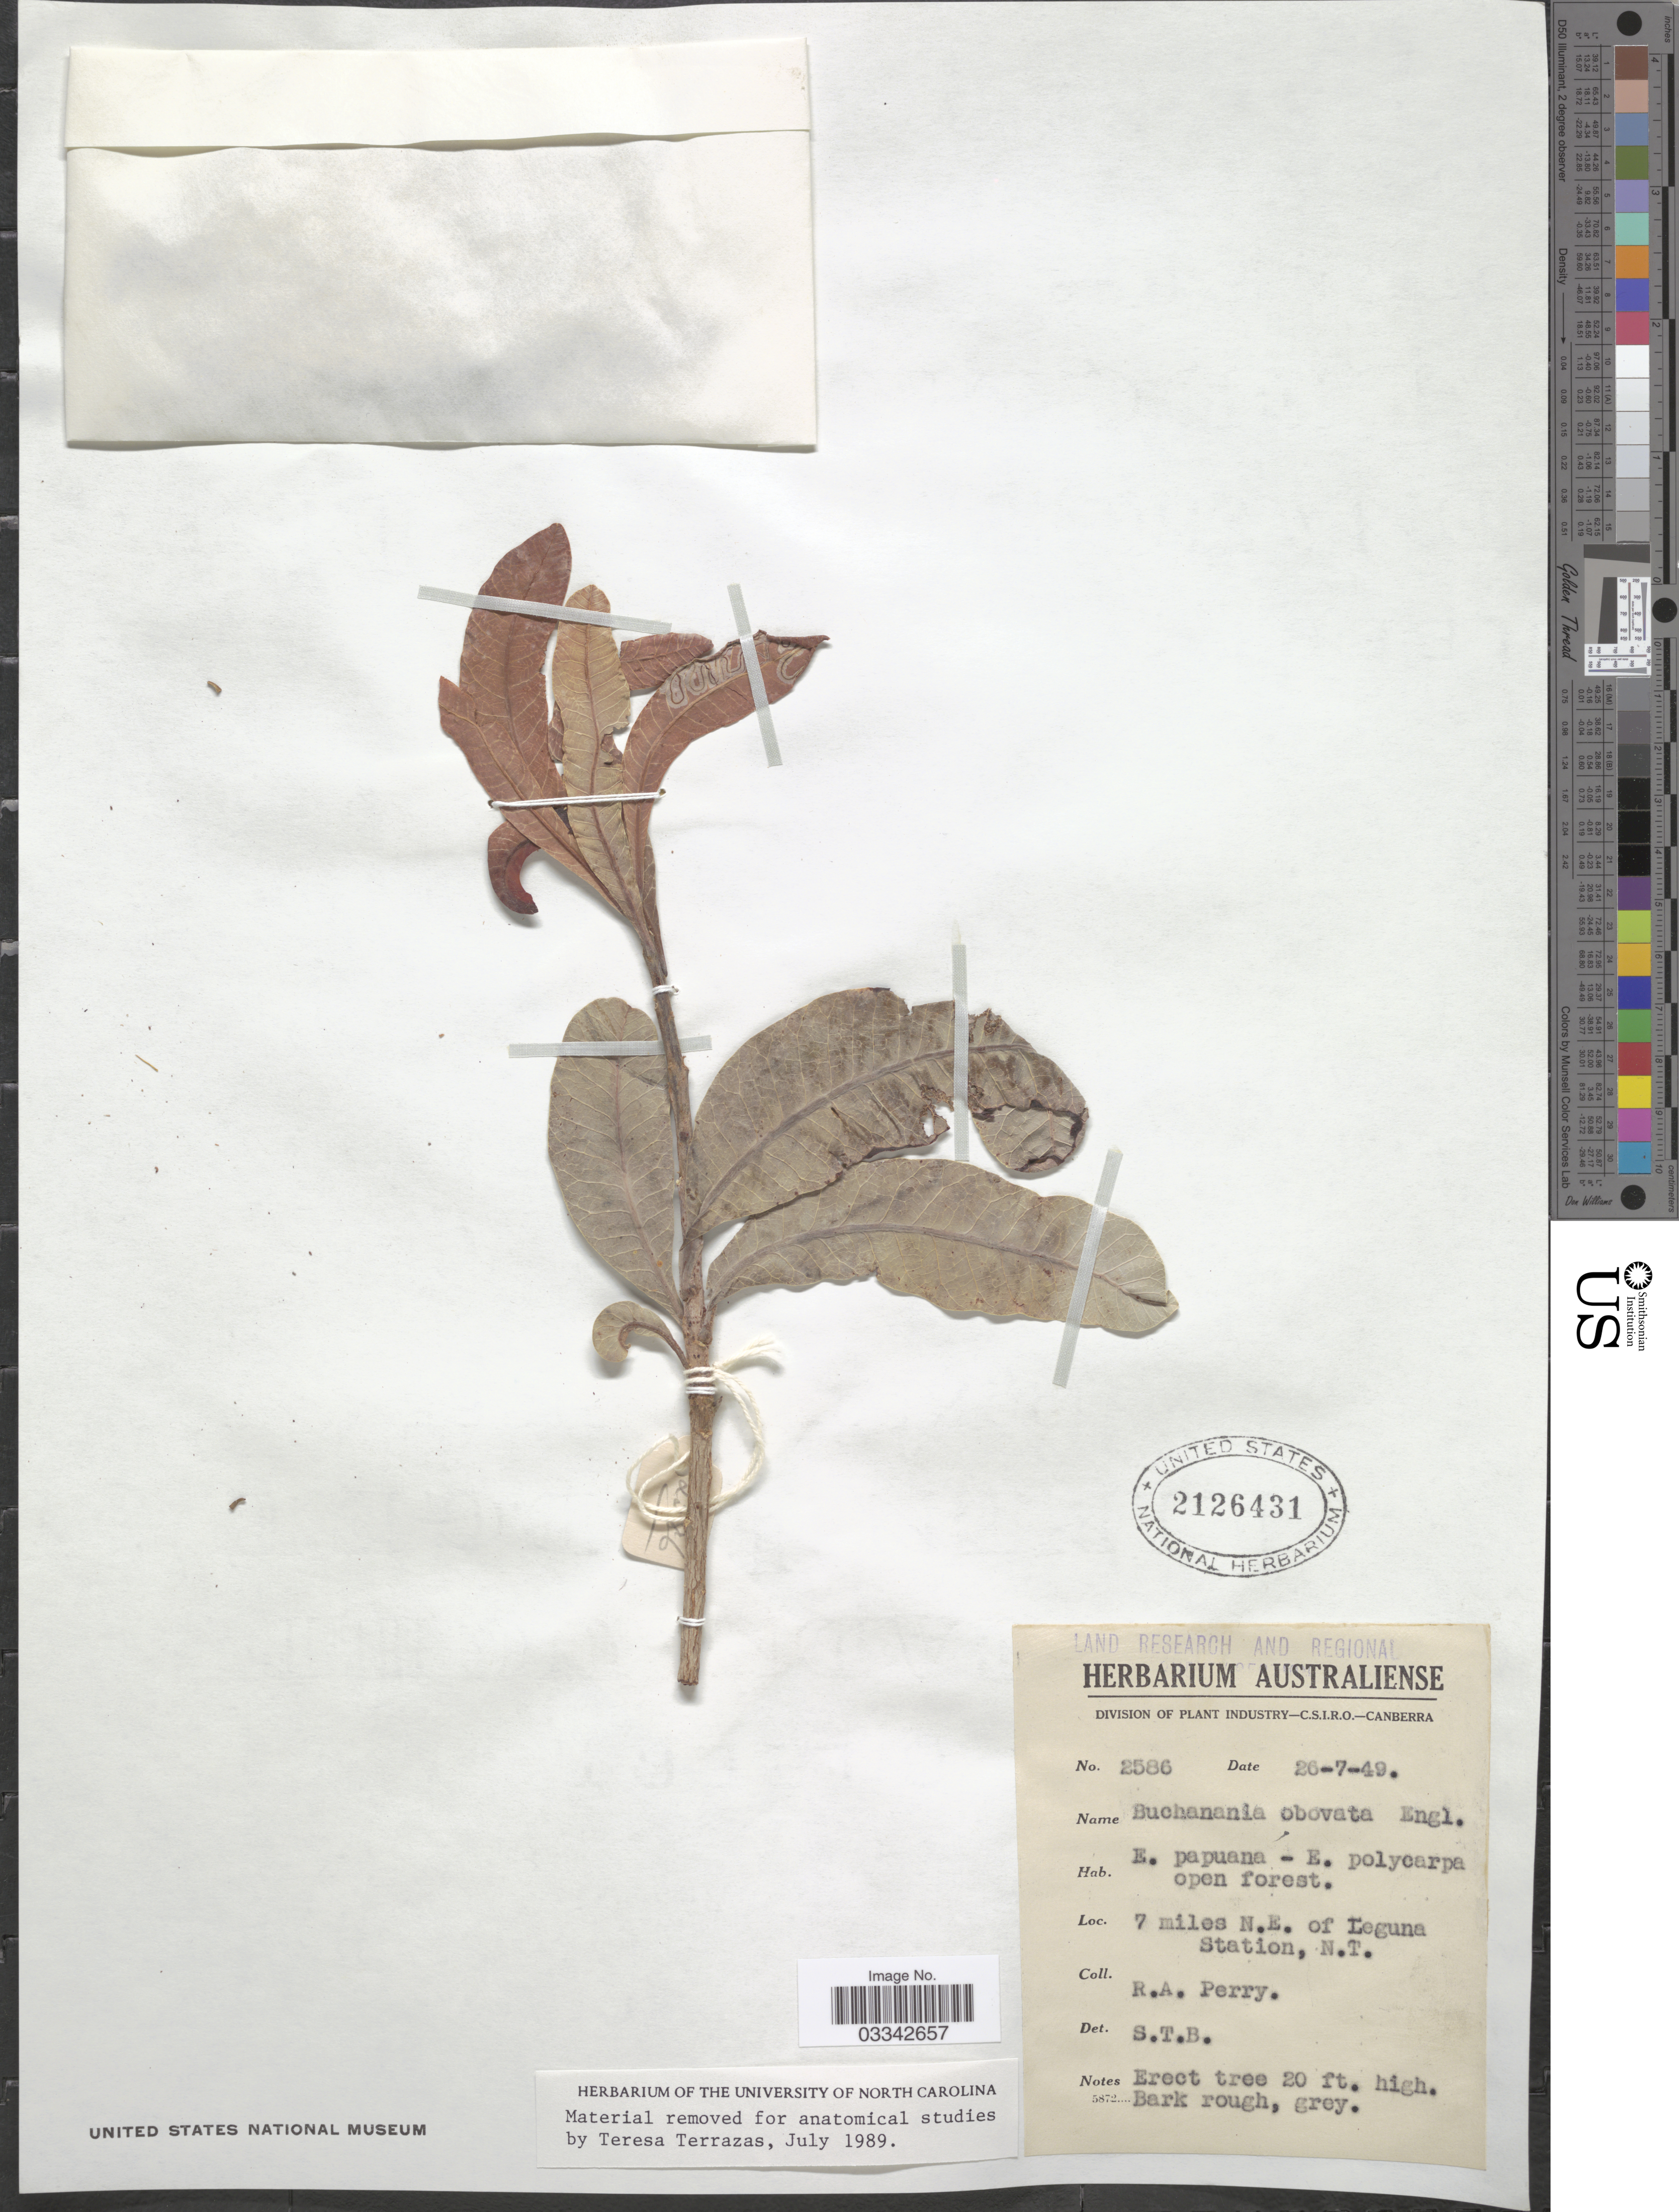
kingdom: Plantae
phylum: Tracheophyta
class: Magnoliopsida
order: Sapindales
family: Anacardiaceae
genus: Buchanania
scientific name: Buchanania obovata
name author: Engl.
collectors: Perry, R. A.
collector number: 2586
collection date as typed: Transcribed d/m/y: 26/7/49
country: Australia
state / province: Northern Territory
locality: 7 miles N.E. of Leguna Station.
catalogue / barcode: US 2126431